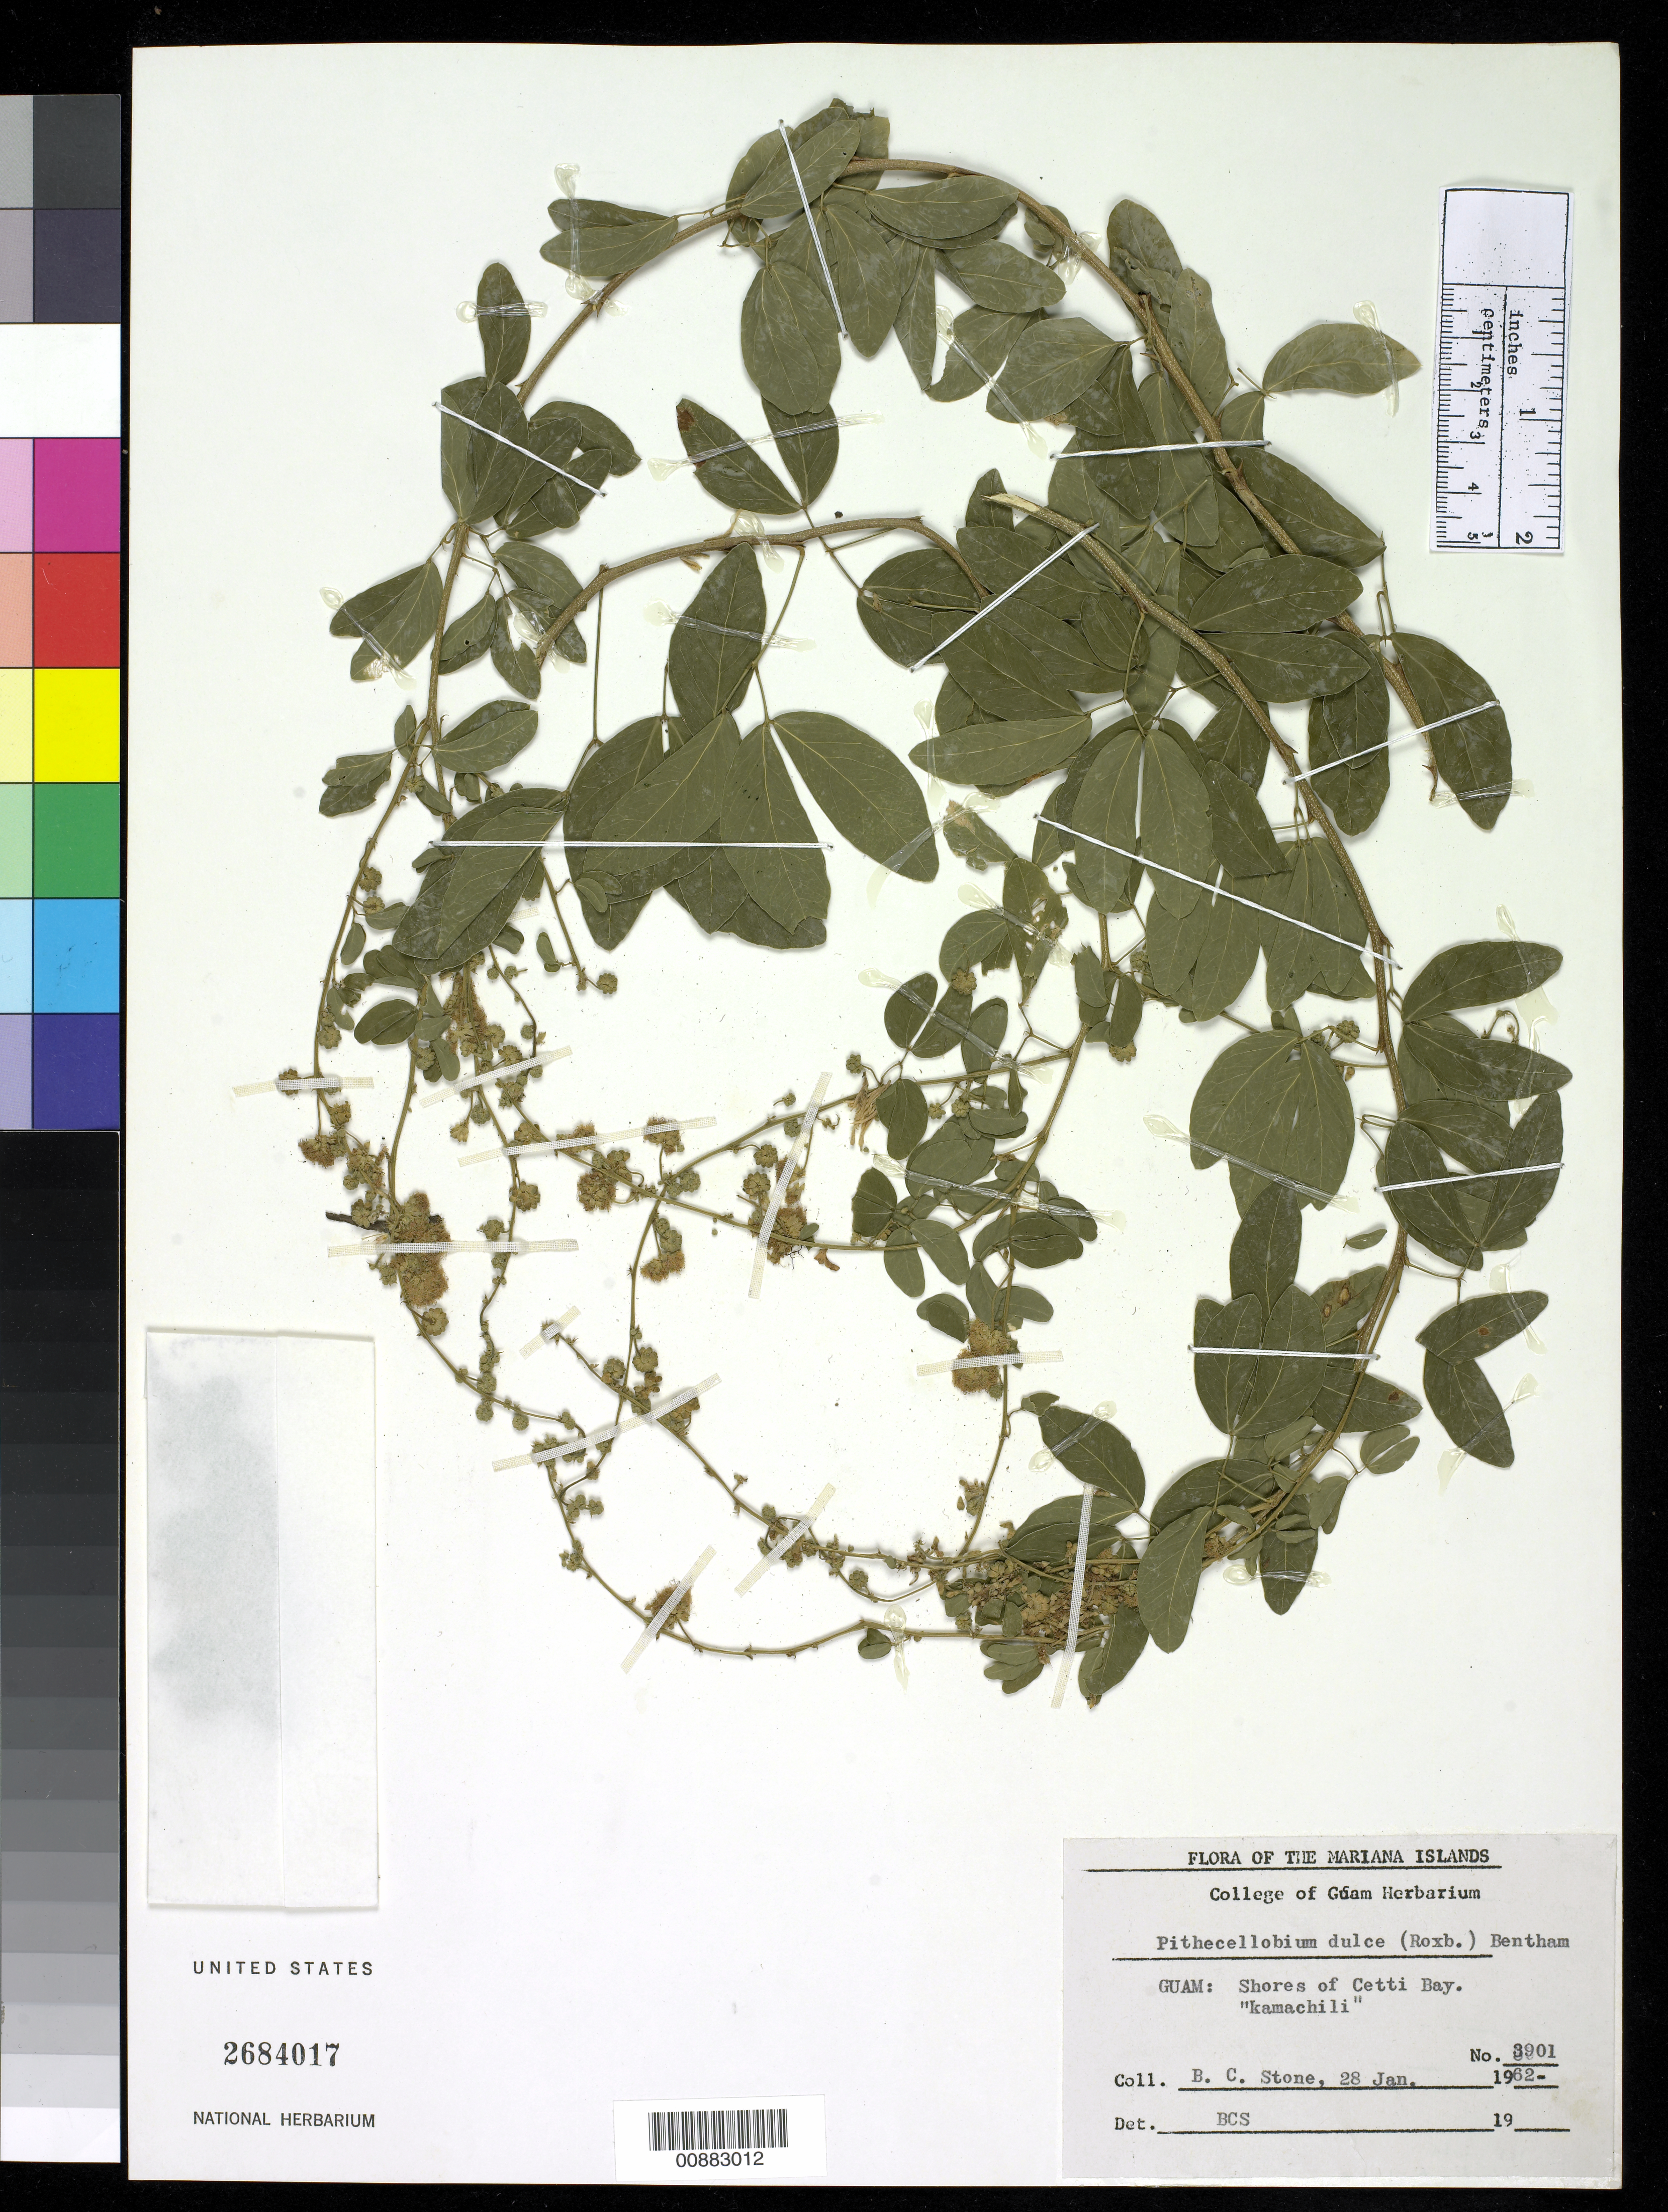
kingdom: Plantae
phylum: Tracheophyta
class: Magnoliopsida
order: Fabales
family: Fabaceae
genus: Pithecellobium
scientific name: Pithecellobium dulce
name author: (Roxb.) Benth.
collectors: B. C. Stone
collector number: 3901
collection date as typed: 28 Jan 1962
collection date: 1962-01-28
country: Guam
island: Guam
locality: Shores of Cetti Bay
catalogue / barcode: US 2684017